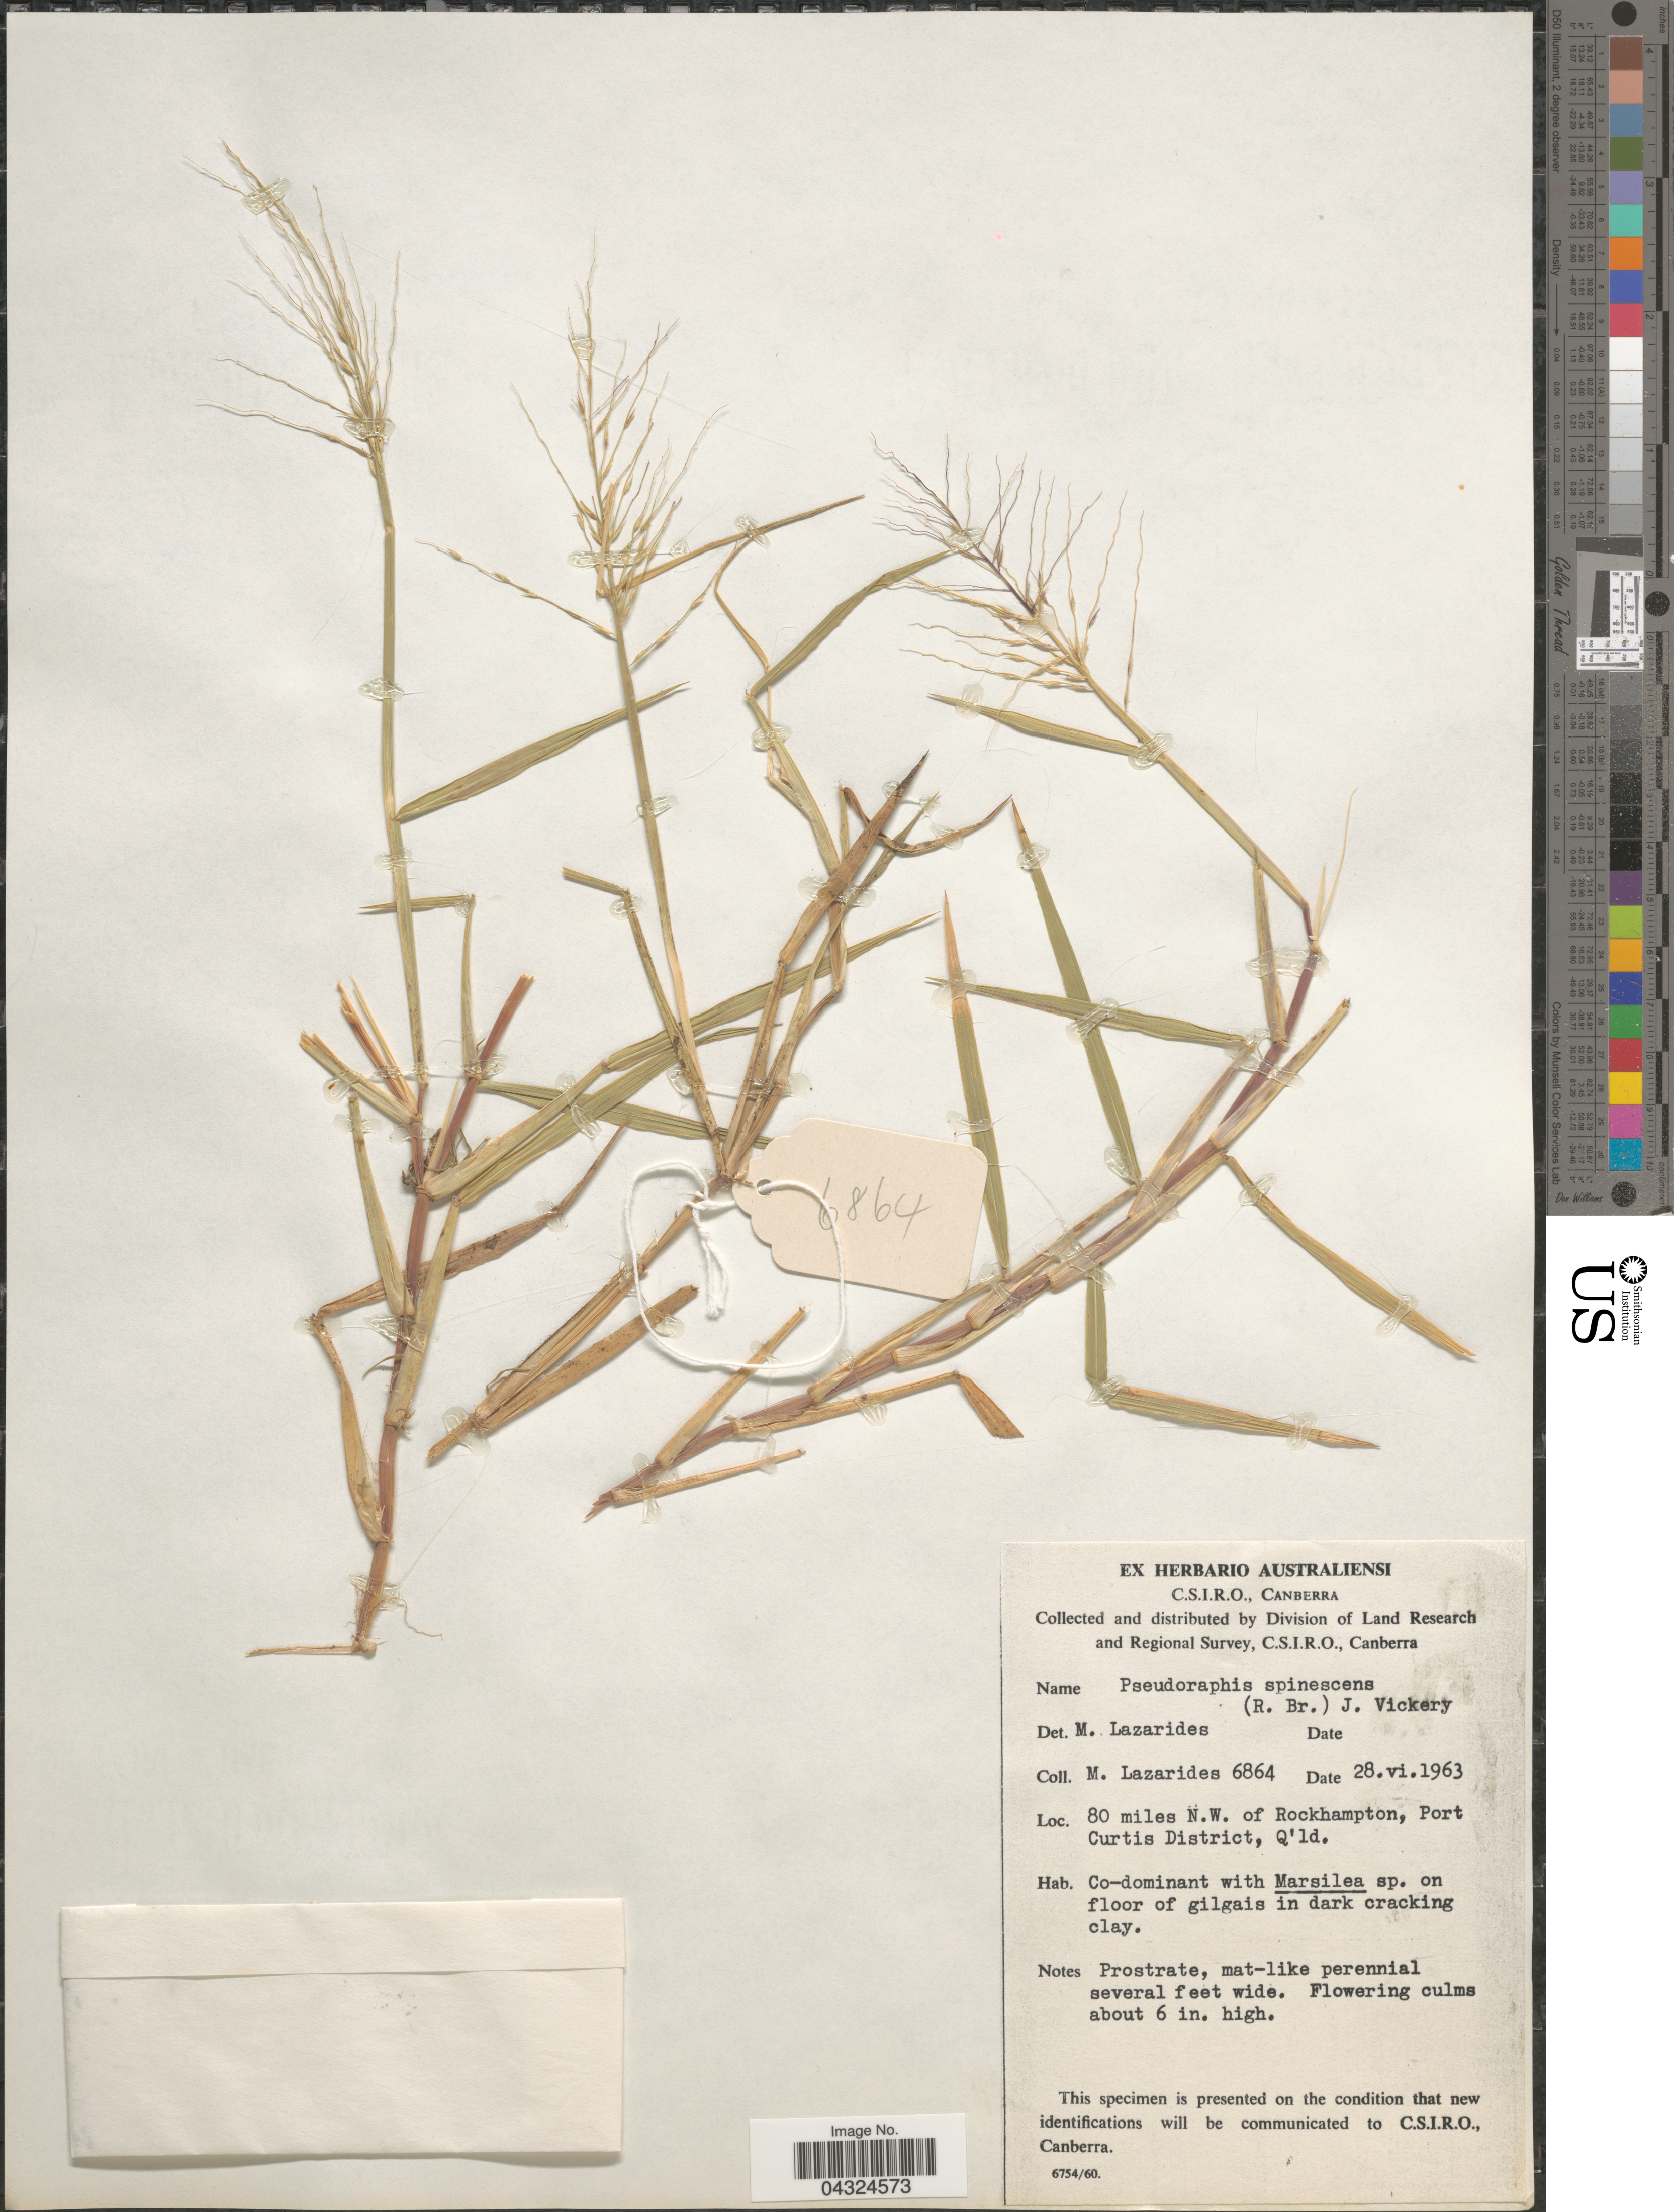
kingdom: Plantae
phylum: Tracheophyta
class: Liliopsida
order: Poales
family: Poaceae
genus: Pseudoraphis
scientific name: Pseudoraphis spinescens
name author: (R. Br.) Vickery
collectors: M. Lazarides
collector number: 6864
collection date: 1963-06-28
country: Australia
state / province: Queensland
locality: Division of Land Research and Regional Survey. 80 miles N.W. of Rockhampton, Port Curtis District, Q'ld.